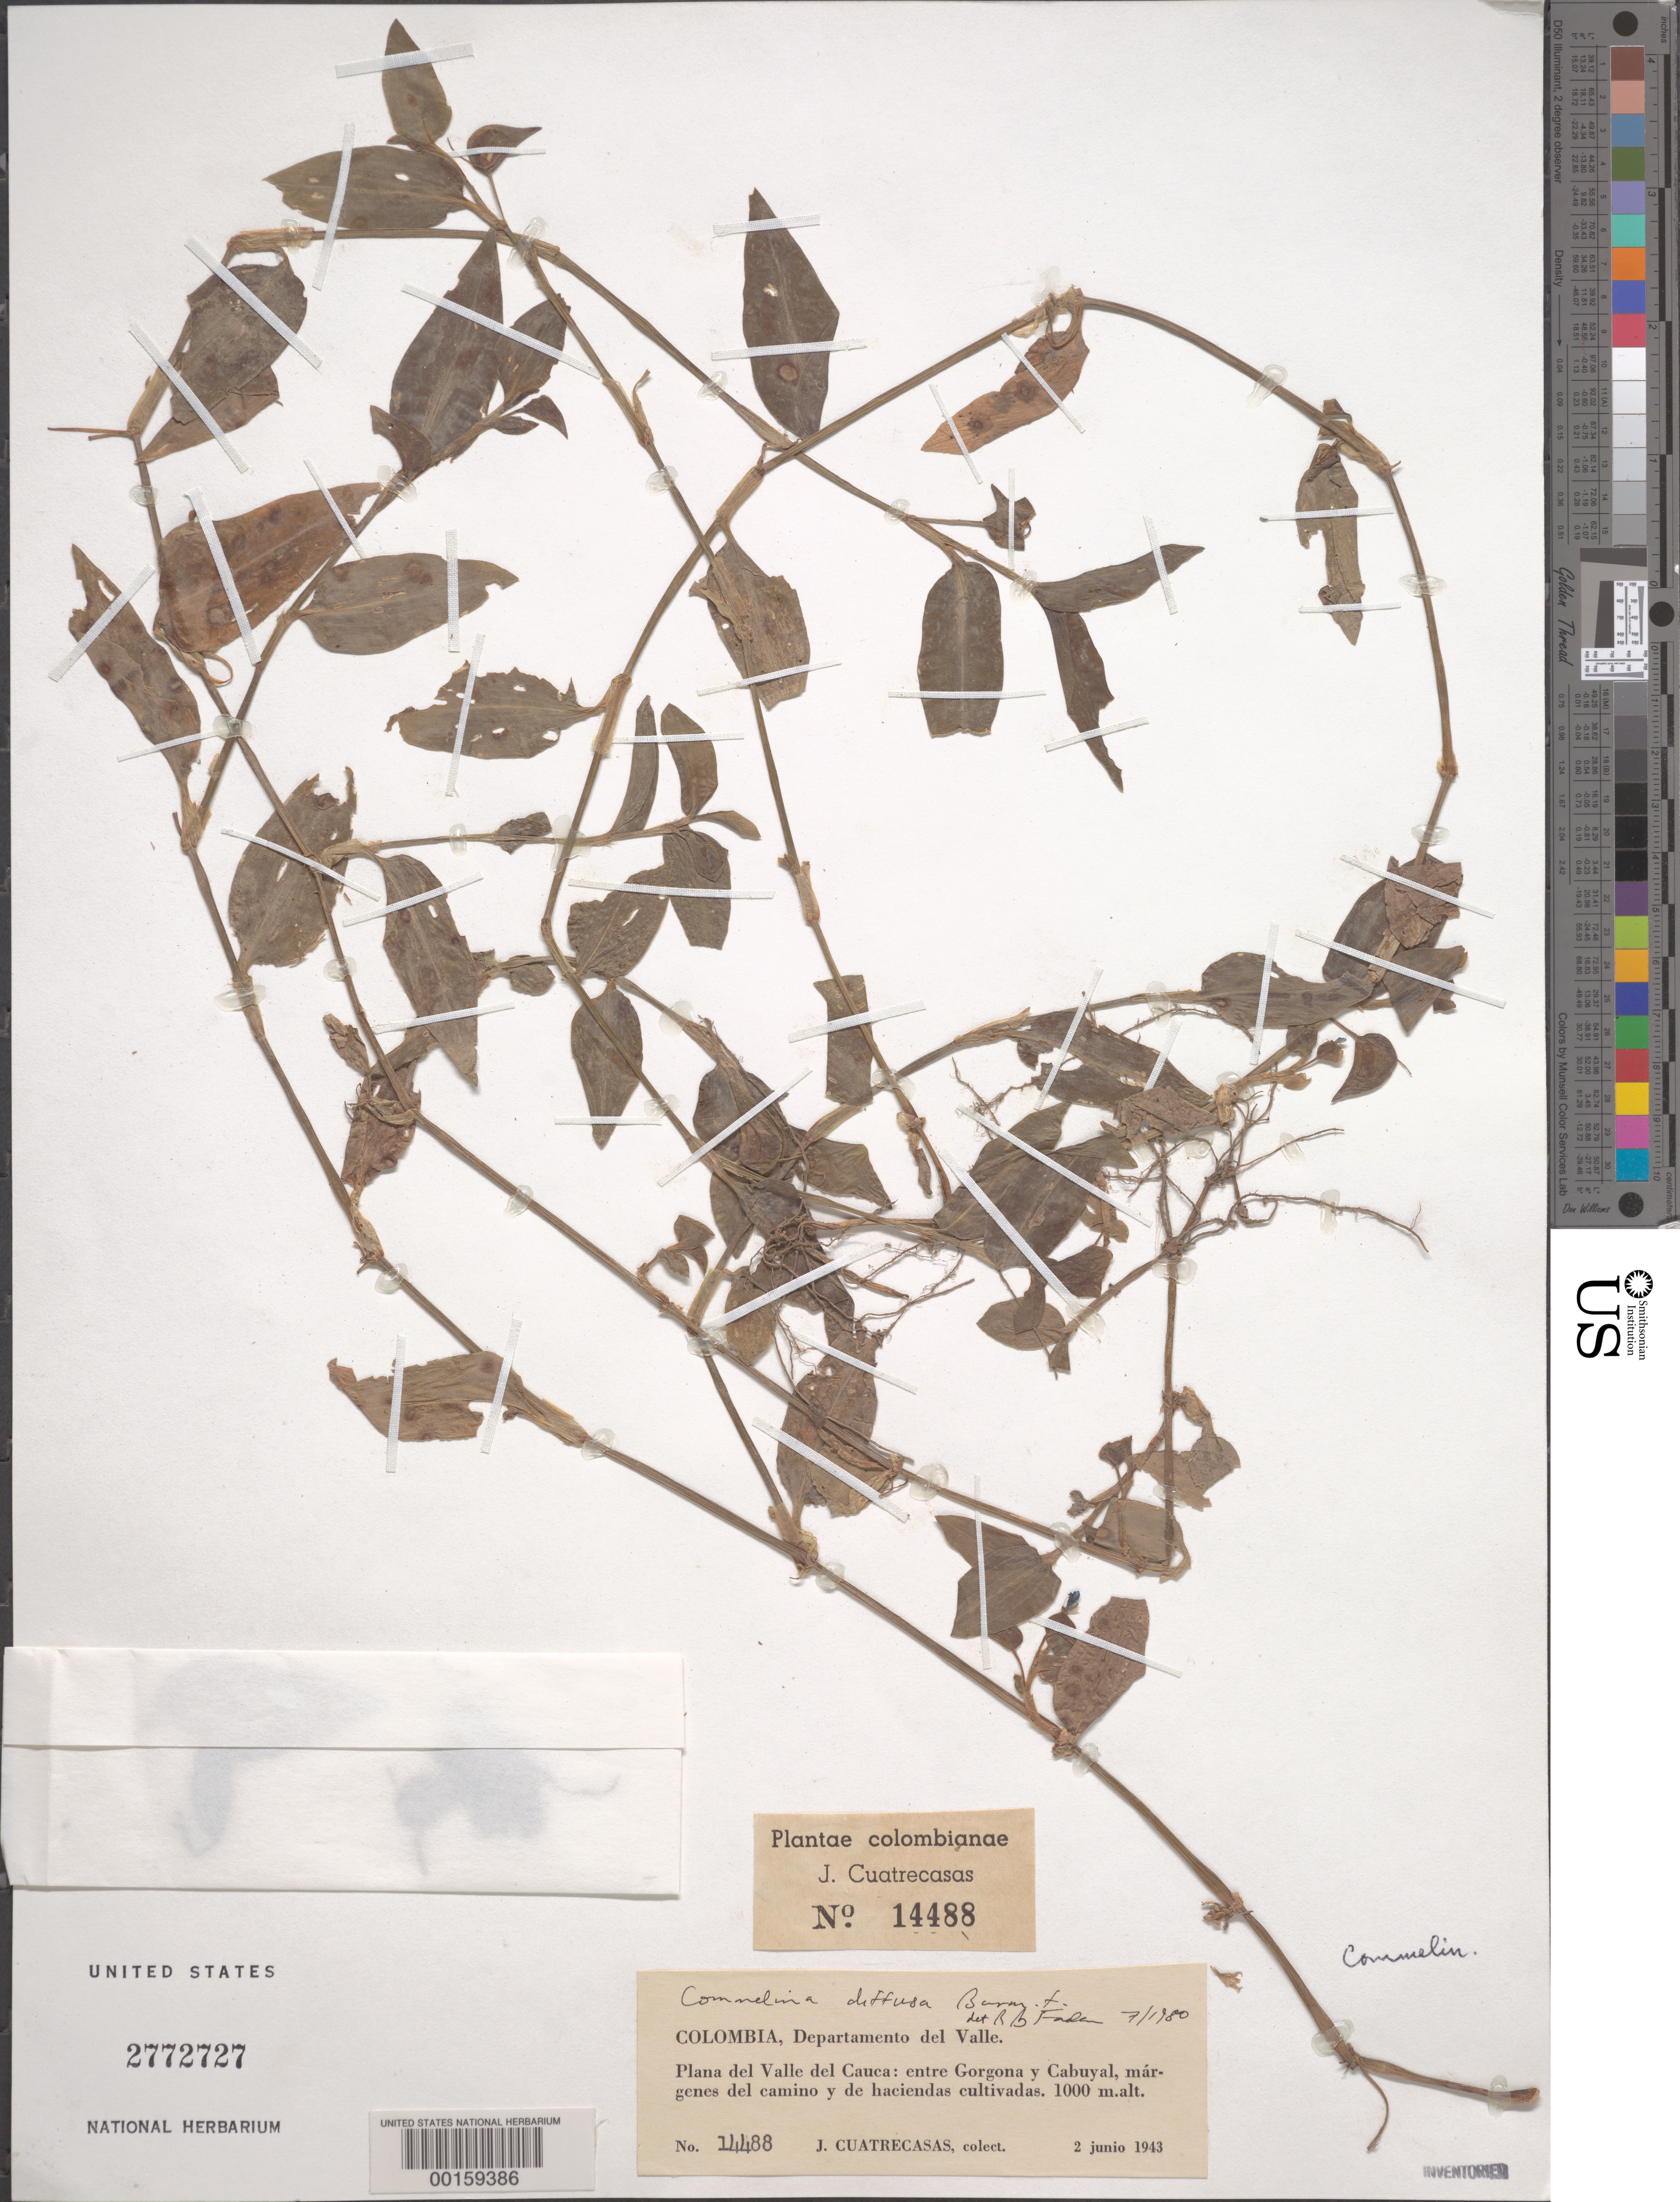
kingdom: Plantae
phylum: Tracheophyta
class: Liliopsida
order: Commelinales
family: Commelinaceae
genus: Commelina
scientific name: Commelina diffusa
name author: Burm. f.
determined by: Faden, Robert B., (US), Smithsonian Institution - National Museum of Natural History (UNITED STATES)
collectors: J. Cuatrecasas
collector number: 14488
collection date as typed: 02 Jun 1943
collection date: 1943-06-02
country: Colombia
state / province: Valle del Cauca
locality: Plana del Valle del Cauca; between Gorgona and Cabuyal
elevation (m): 1000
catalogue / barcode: US 2772727